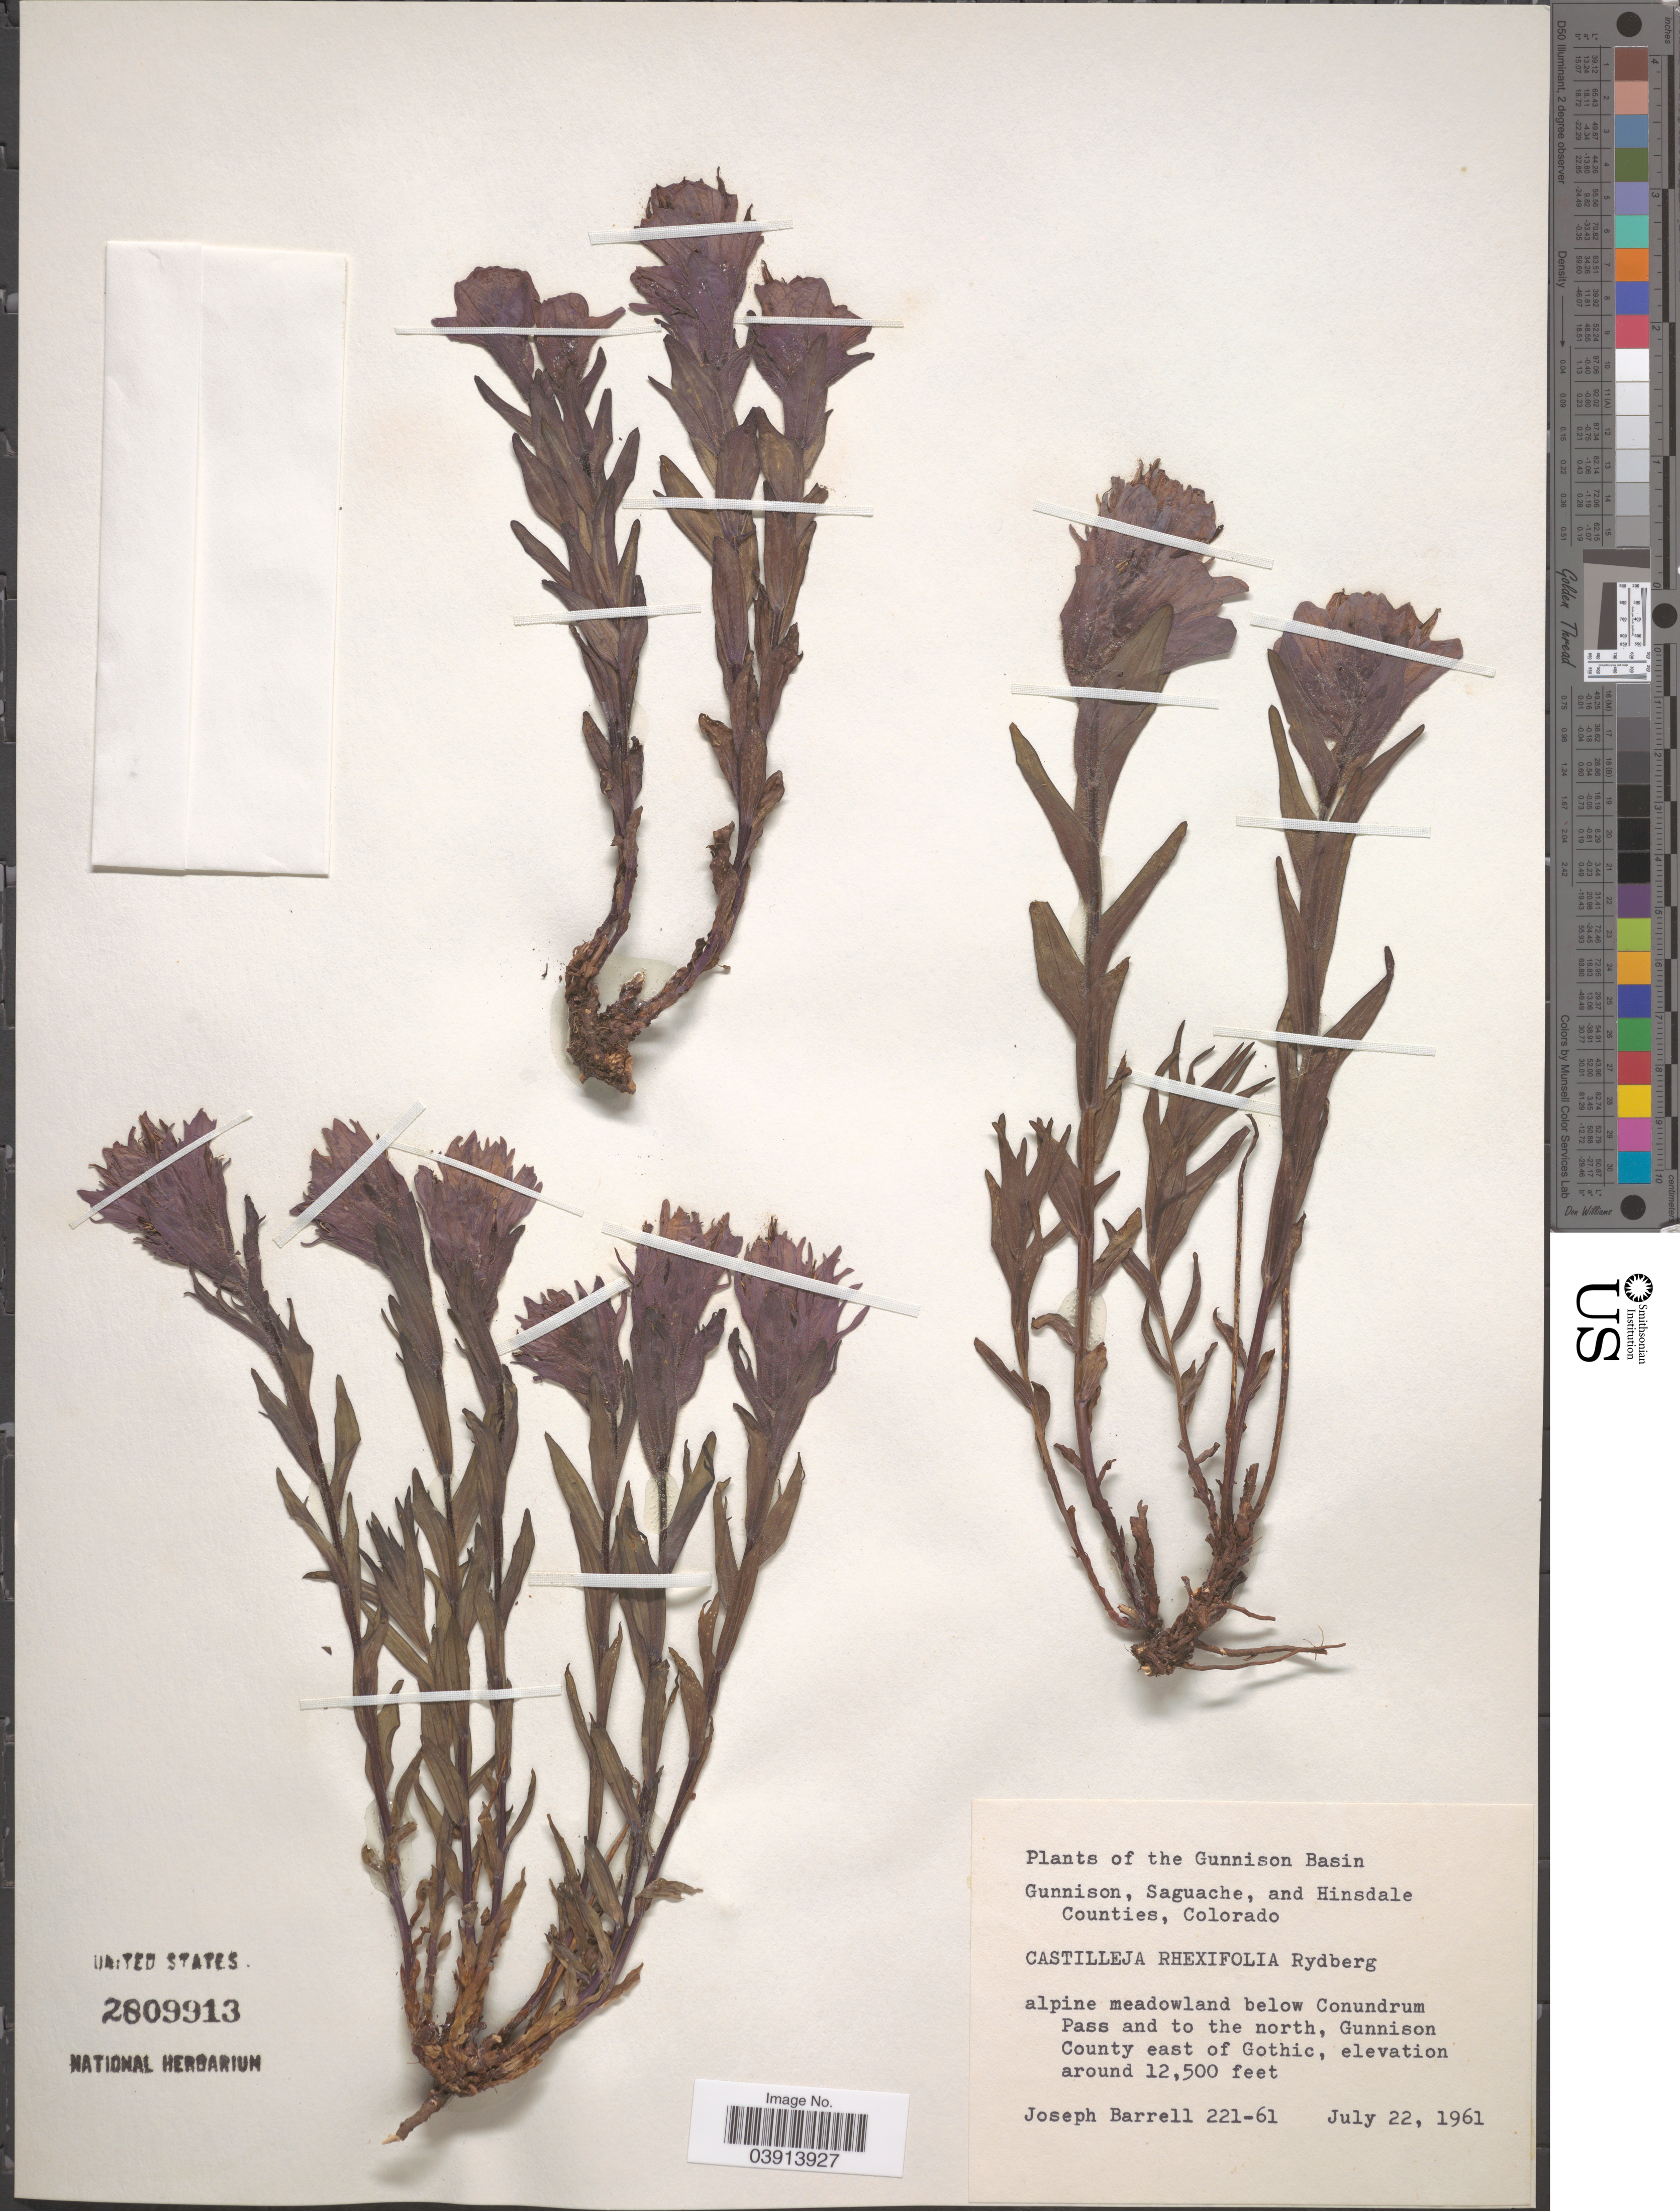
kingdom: Plantae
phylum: Tracheophyta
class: Magnoliopsida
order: Lamiales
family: Orobanchaceae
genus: Castilleja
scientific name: Castilleja rhexiifolia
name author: Rydb.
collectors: J. Barrell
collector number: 221-61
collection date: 1961-07-22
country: United States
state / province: Colorado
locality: The Gunnison Basin, Pass and to the north, Gunnison County east of Gothic.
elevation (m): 3810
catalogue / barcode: US 2809913